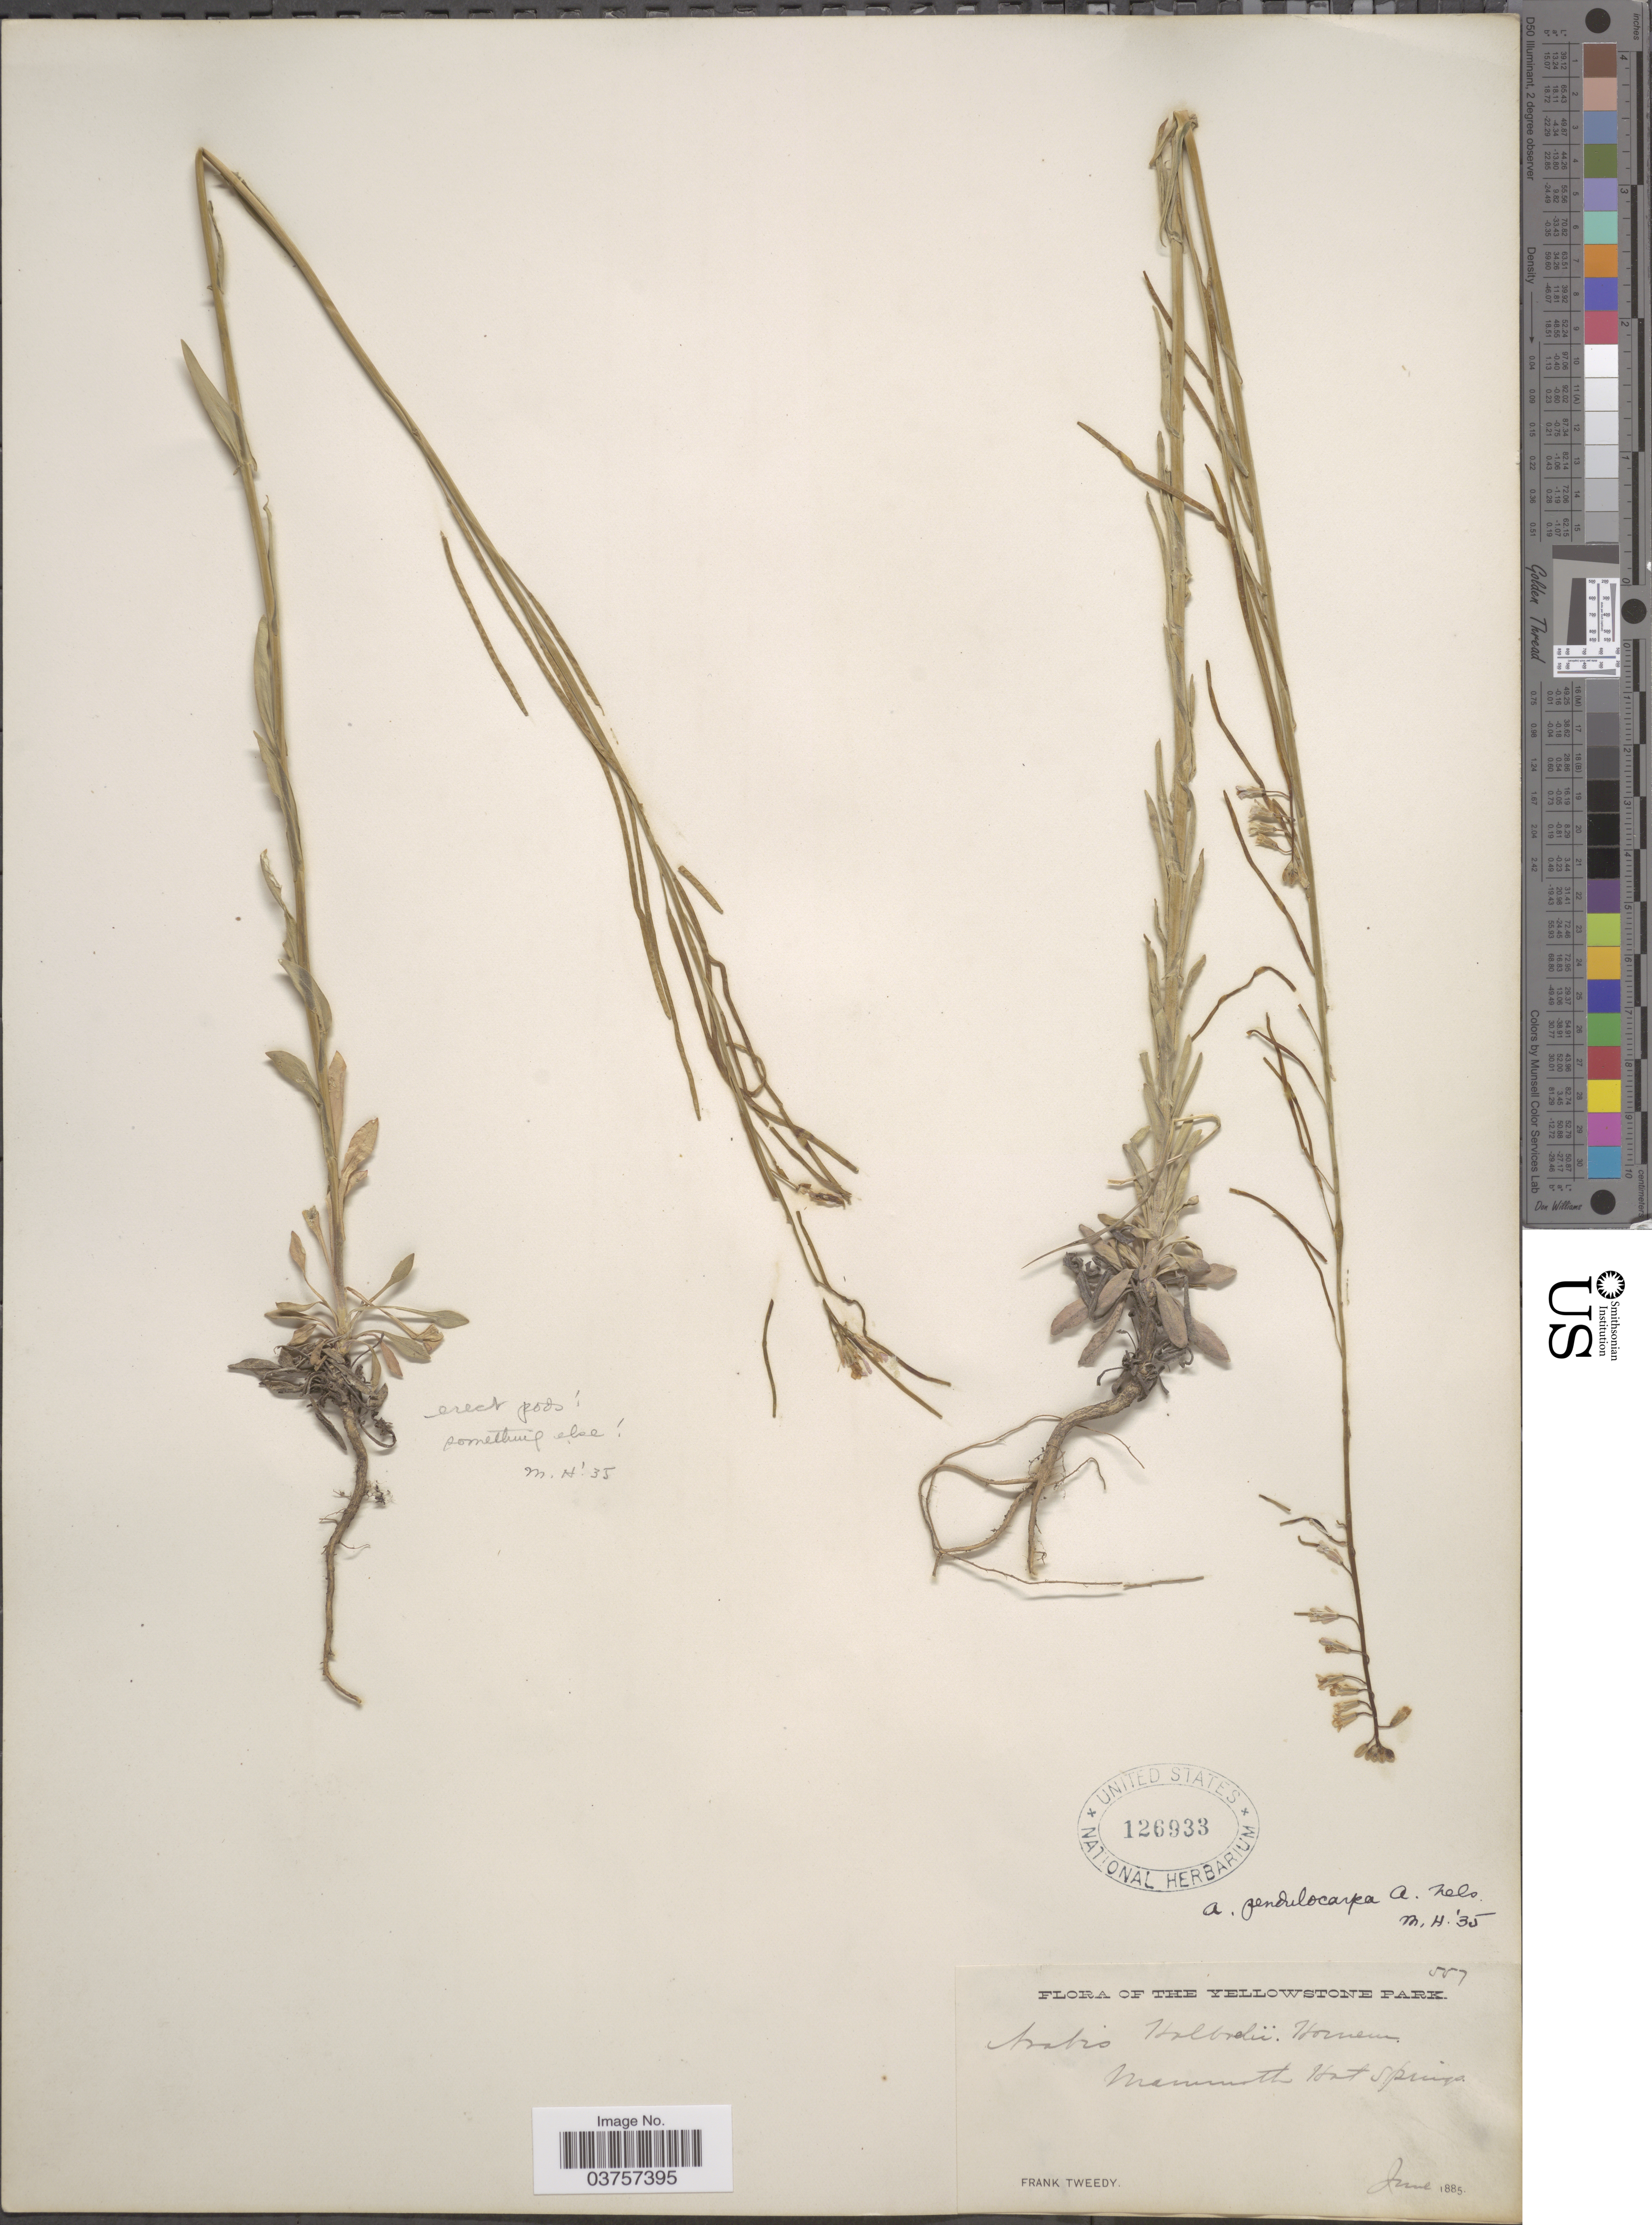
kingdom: Plantae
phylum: Tracheophyta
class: Magnoliopsida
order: Brassicales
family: Brassicaceae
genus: Arabis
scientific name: Arabis holboellii var. pendulocarpa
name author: (A. Nelson) Rollins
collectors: F. Tweedy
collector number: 557*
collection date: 1885-06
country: United States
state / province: Wyoming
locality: The Yellowstone Park. Mammoth Hot Springs.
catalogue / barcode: US 126933